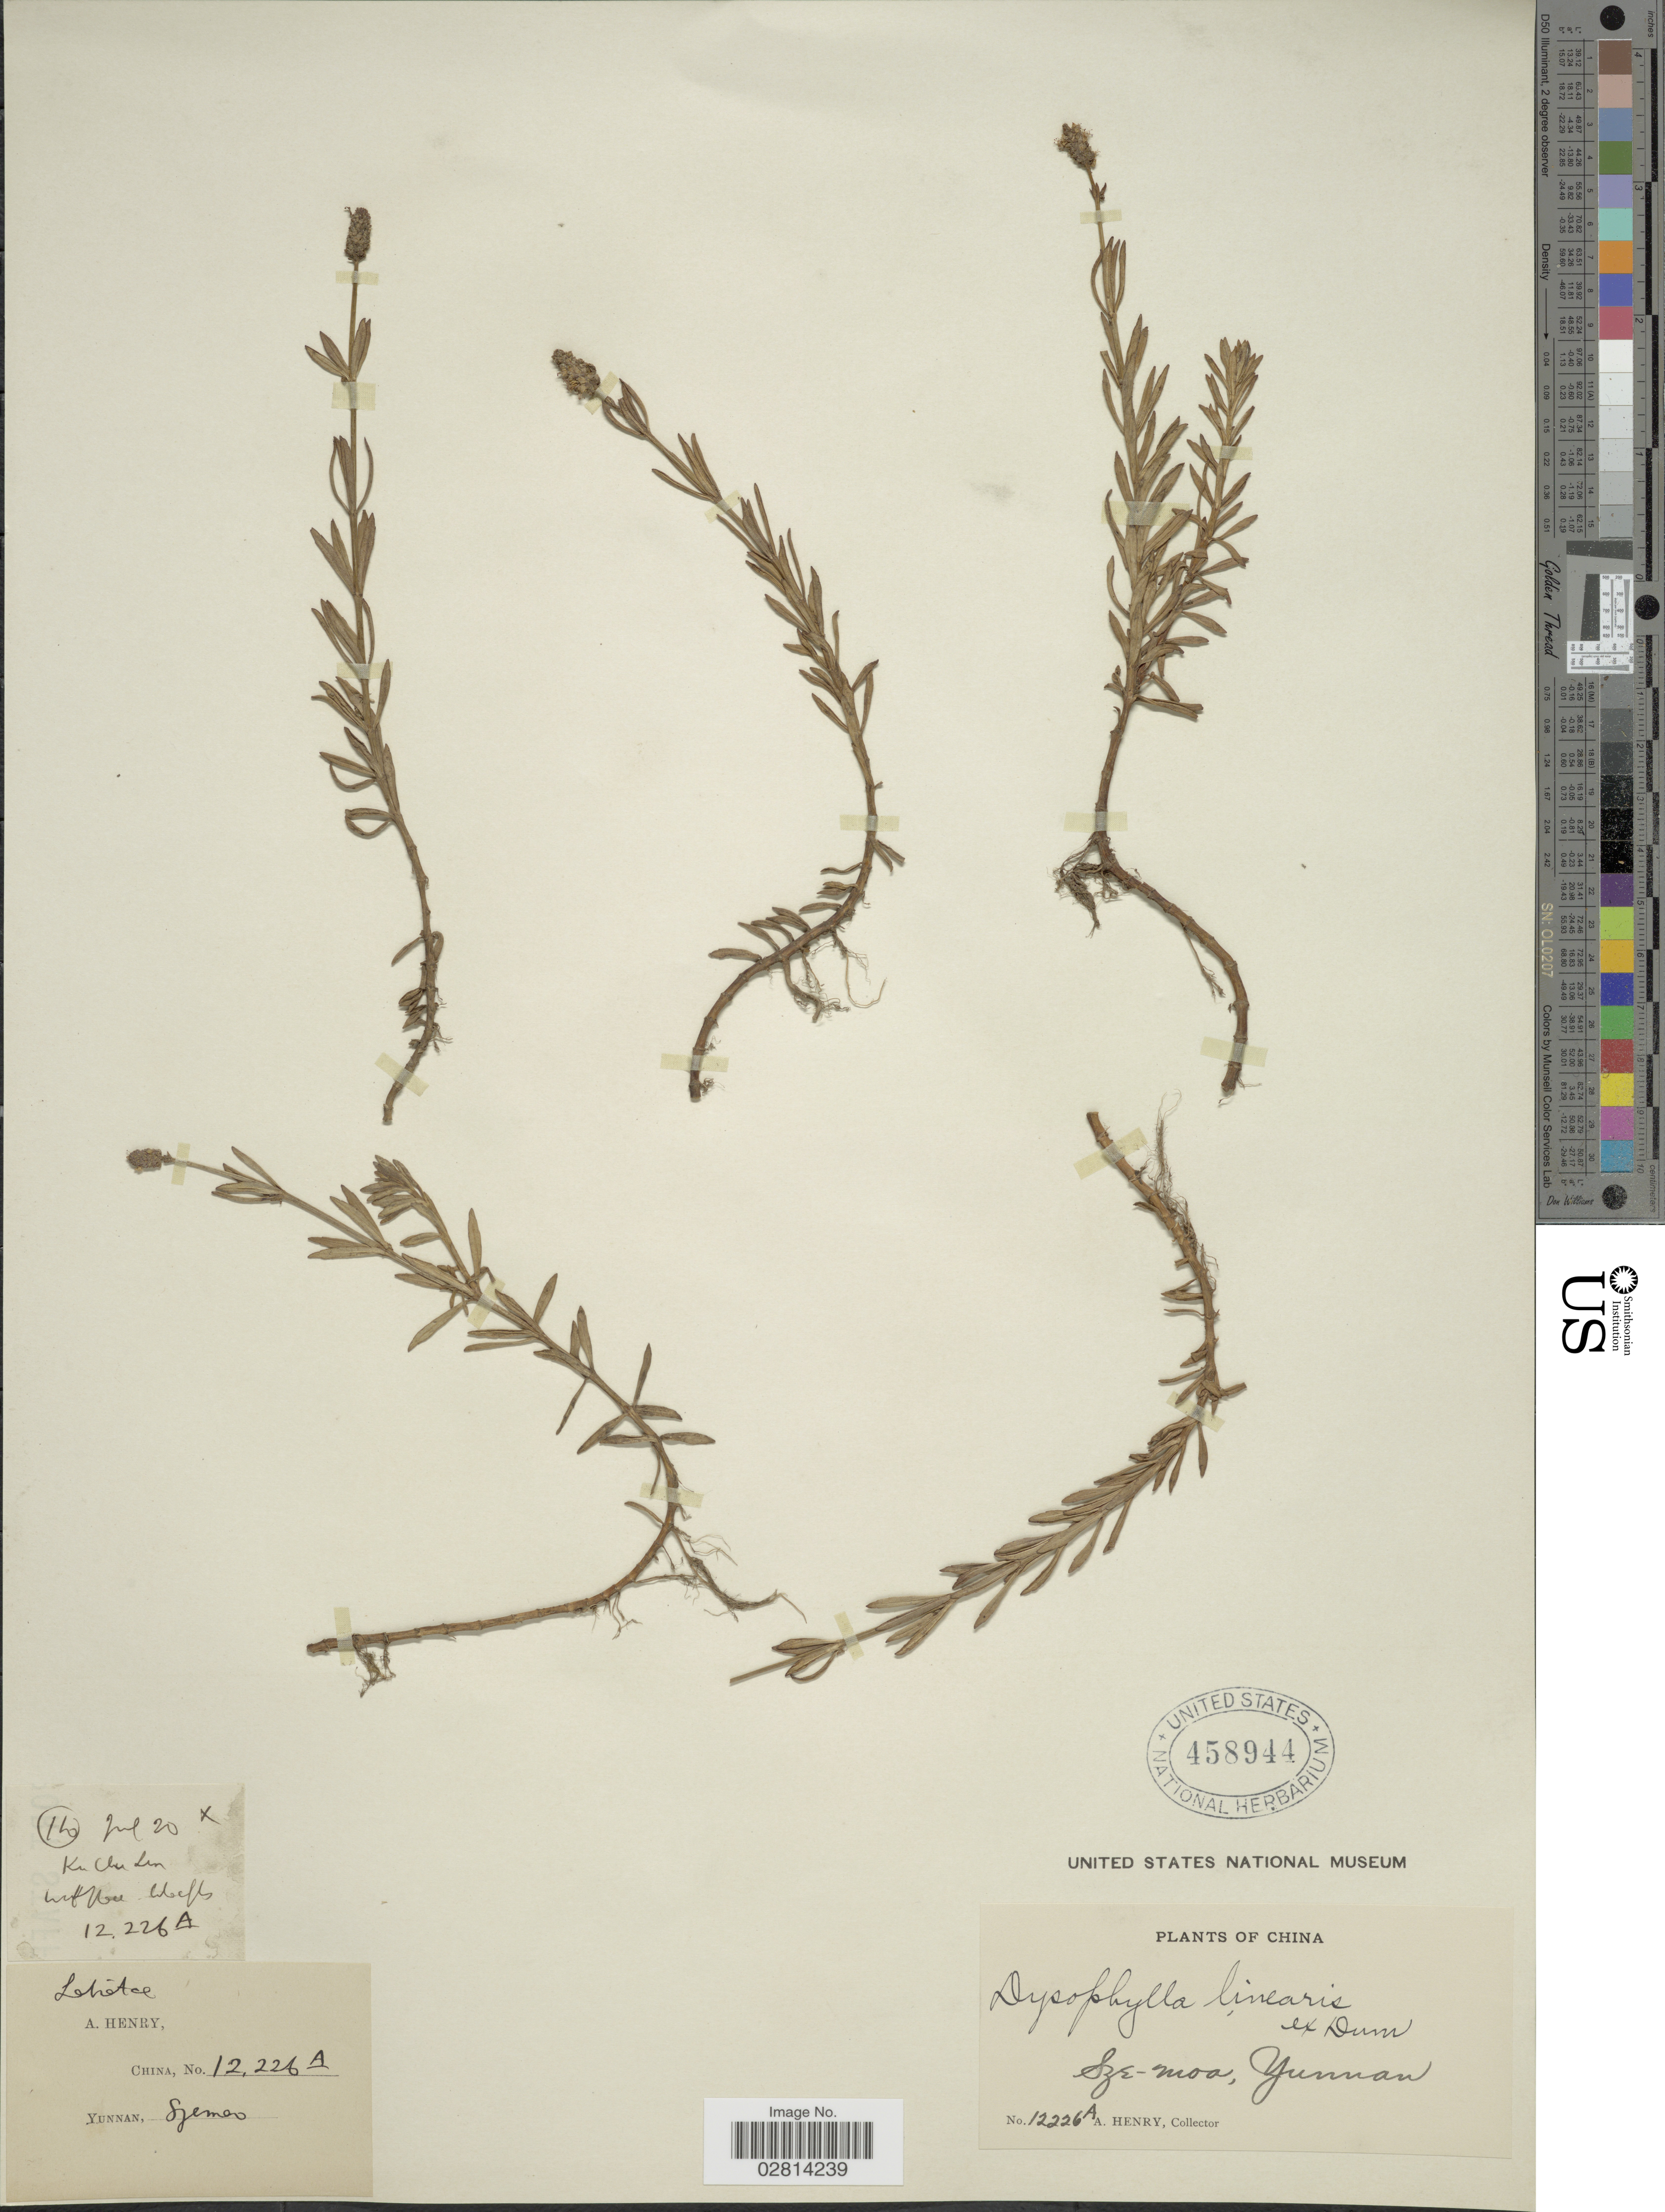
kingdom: Plantae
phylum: Tracheophyta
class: Magnoliopsida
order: Lamiales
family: Lamiaceae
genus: Pogostemon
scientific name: Pogostemon linearis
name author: (Benth.) Kuntze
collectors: A. Henry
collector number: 12226 A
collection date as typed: Transcribed d/m/y: /7/20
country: China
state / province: Yunnan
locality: Sze-moa. Ku Chu Lin.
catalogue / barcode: US 548944